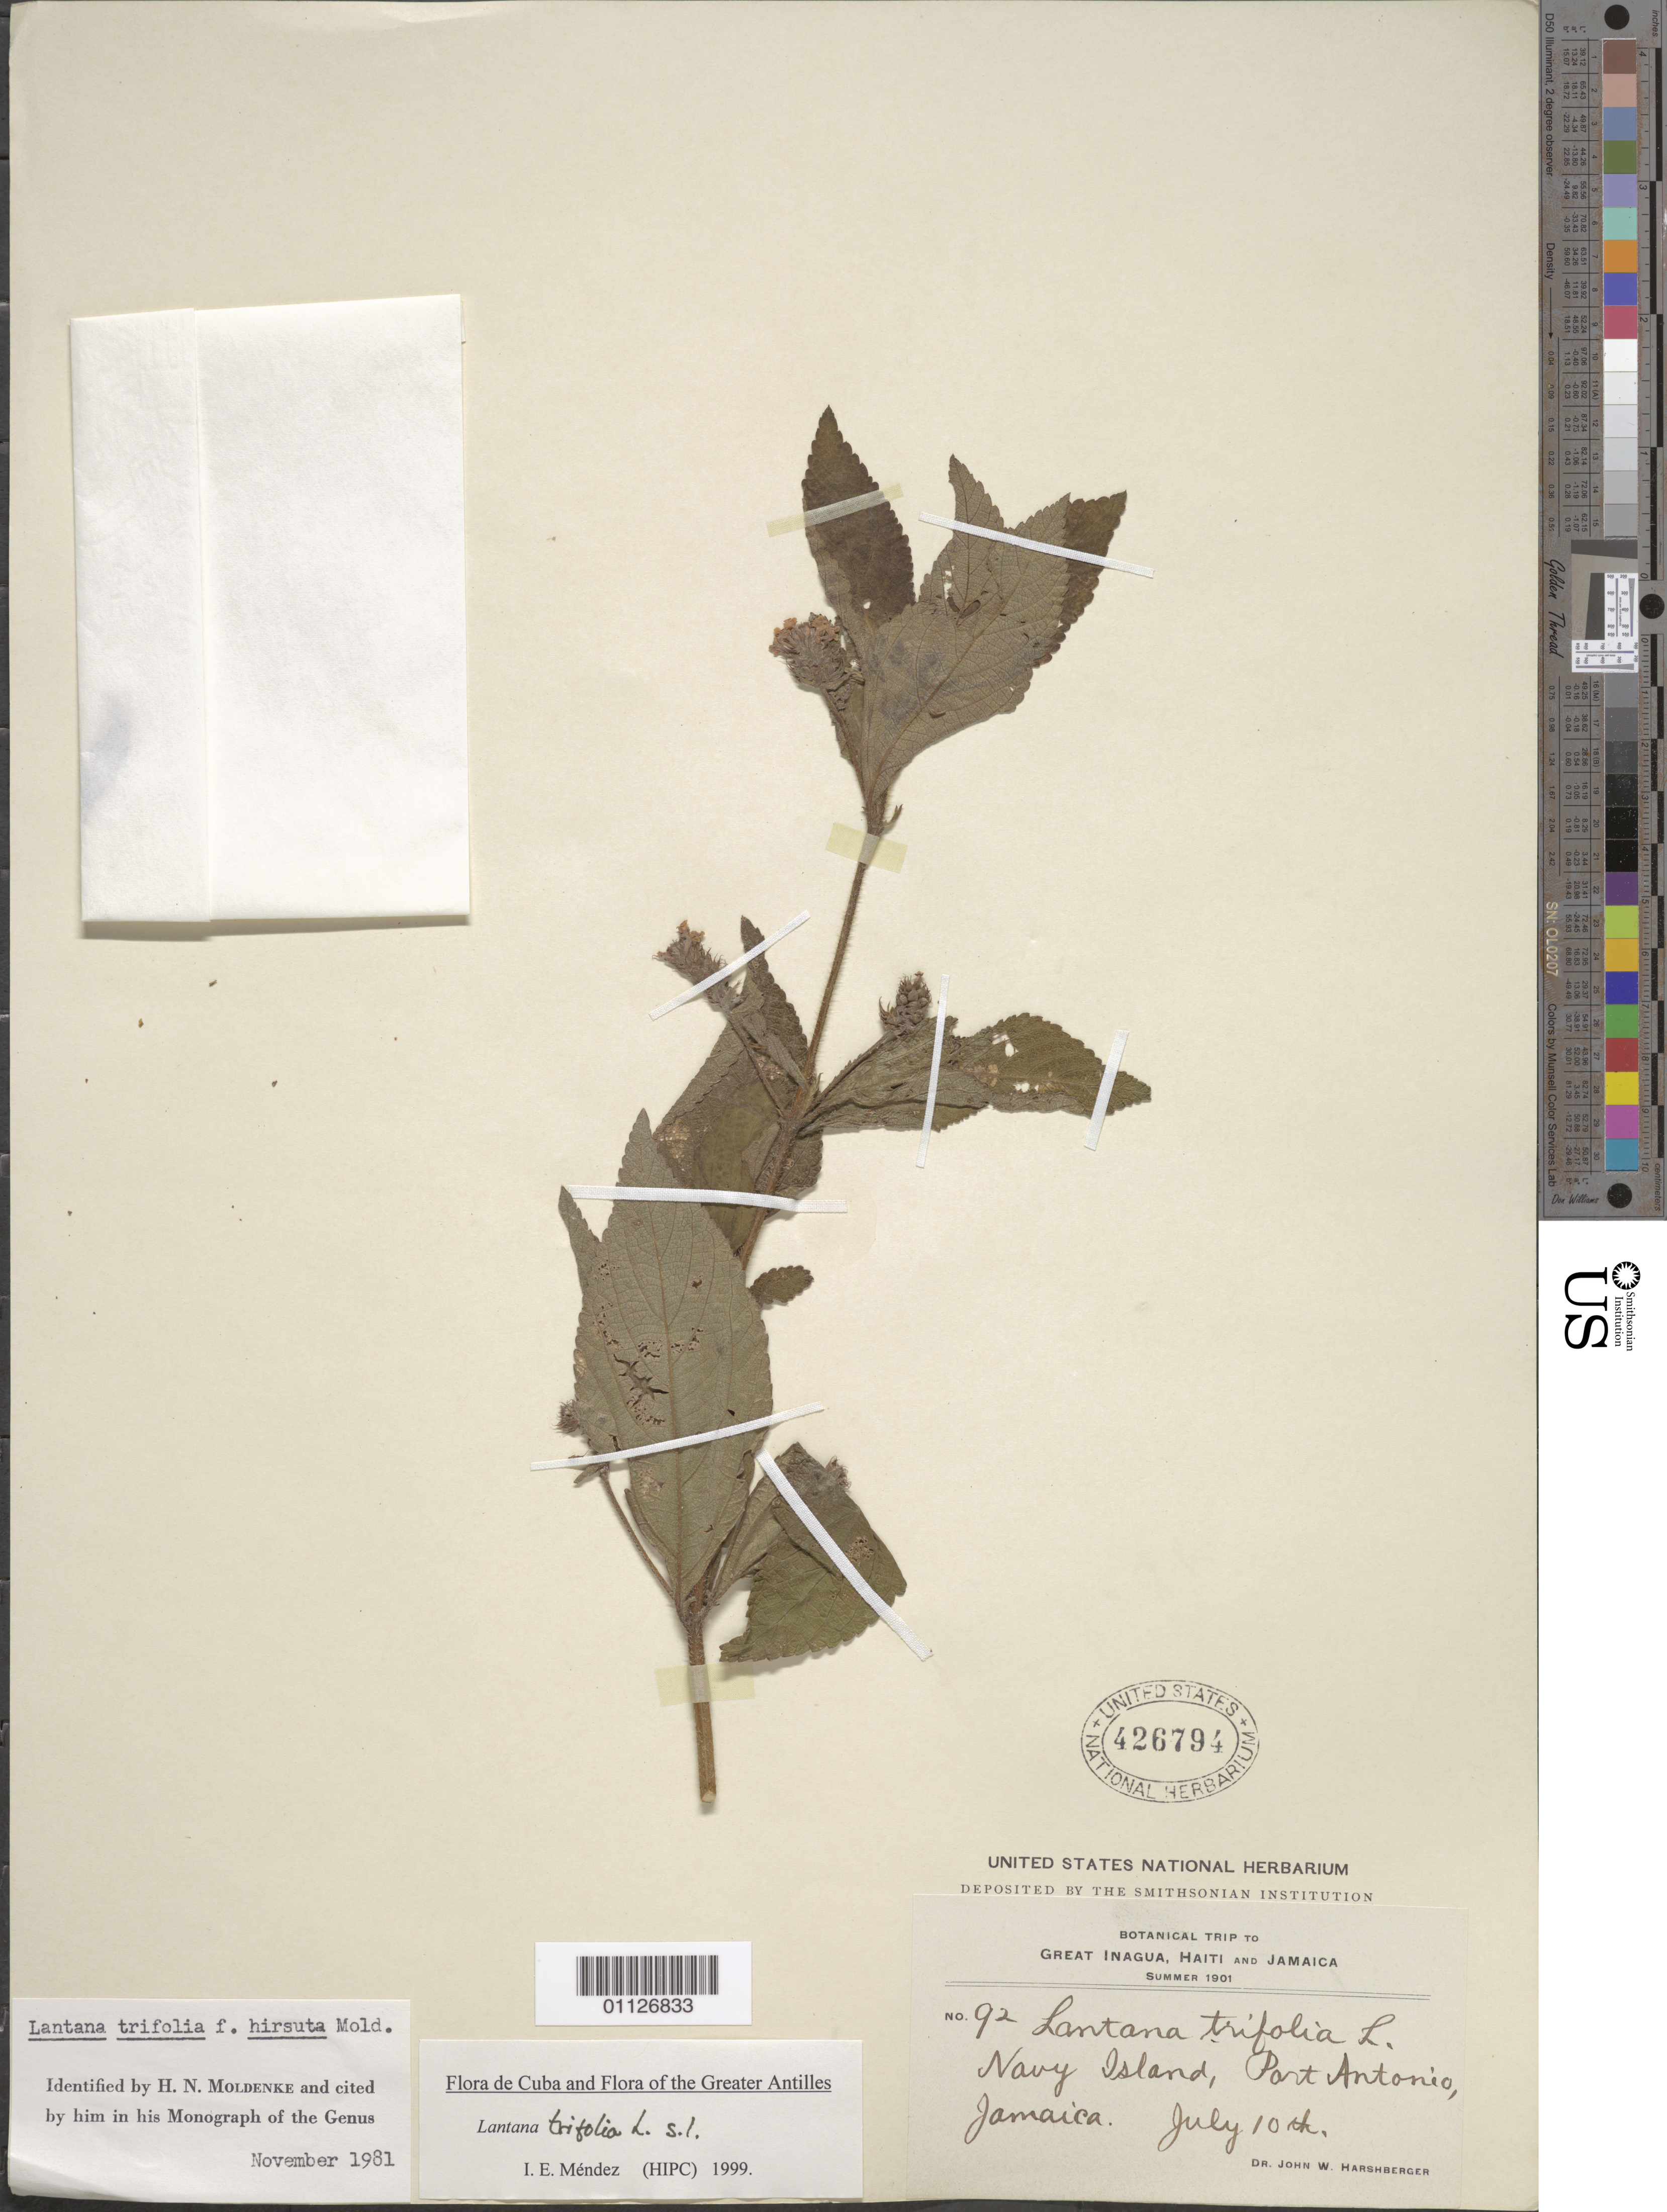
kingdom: Plantae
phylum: Tracheophyta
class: Magnoliopsida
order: Lamiales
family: Verbenaceae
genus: Lantana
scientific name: Lantana trifolia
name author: L.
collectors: J. W. Harshberger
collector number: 92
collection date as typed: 10 Jul 1901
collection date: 1901-07-10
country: Jamaica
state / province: Portland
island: Navy Island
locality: Port Antonio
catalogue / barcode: US 426794